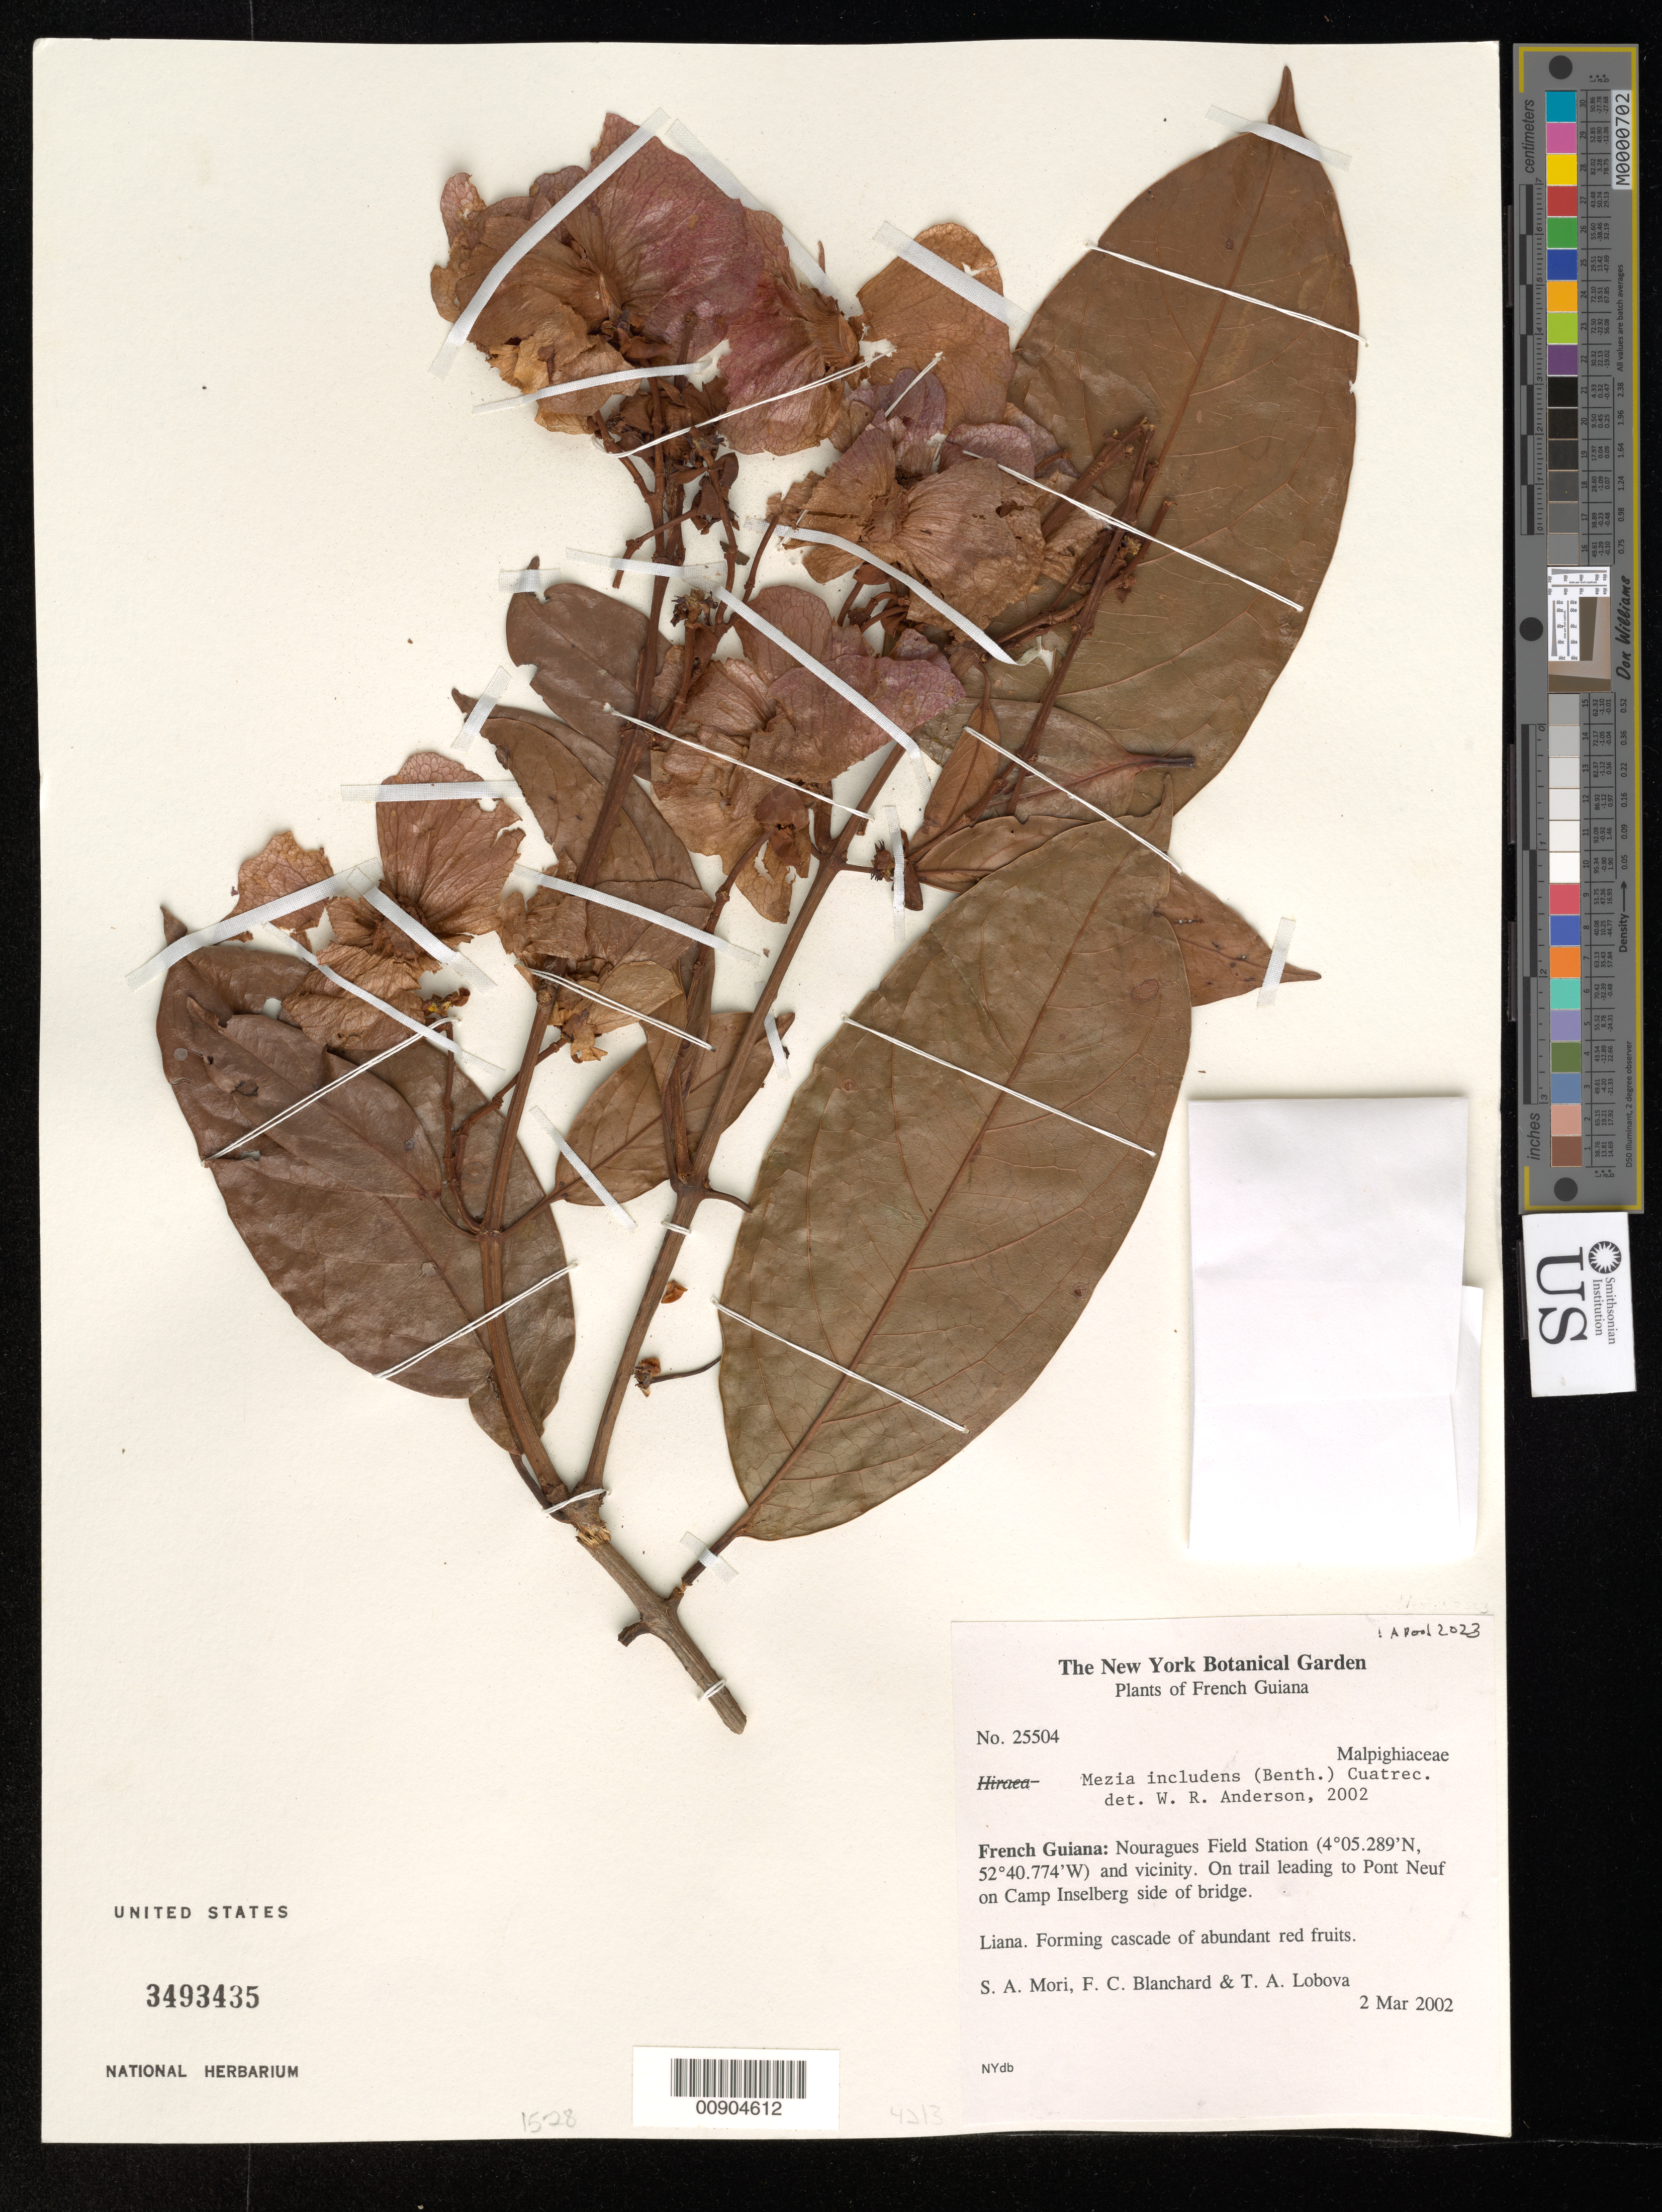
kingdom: Plantae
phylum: Tracheophyta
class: Magnoliopsida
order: Malpighiales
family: Malpighiaceae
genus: Mezia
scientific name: Mezia includens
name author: (Benth.) Cuatrec.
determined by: Pool, A., (MO), Missouri Botanical Garden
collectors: S. Mori, F. Blanchard & T. Lobova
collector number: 25504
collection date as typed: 2-Mar-02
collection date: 2002-03-02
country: French Guiana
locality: Nouragues Field Station, trail to Pont Neuf on Camp Inselberg side of bridge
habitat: On trail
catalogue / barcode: US 3493435